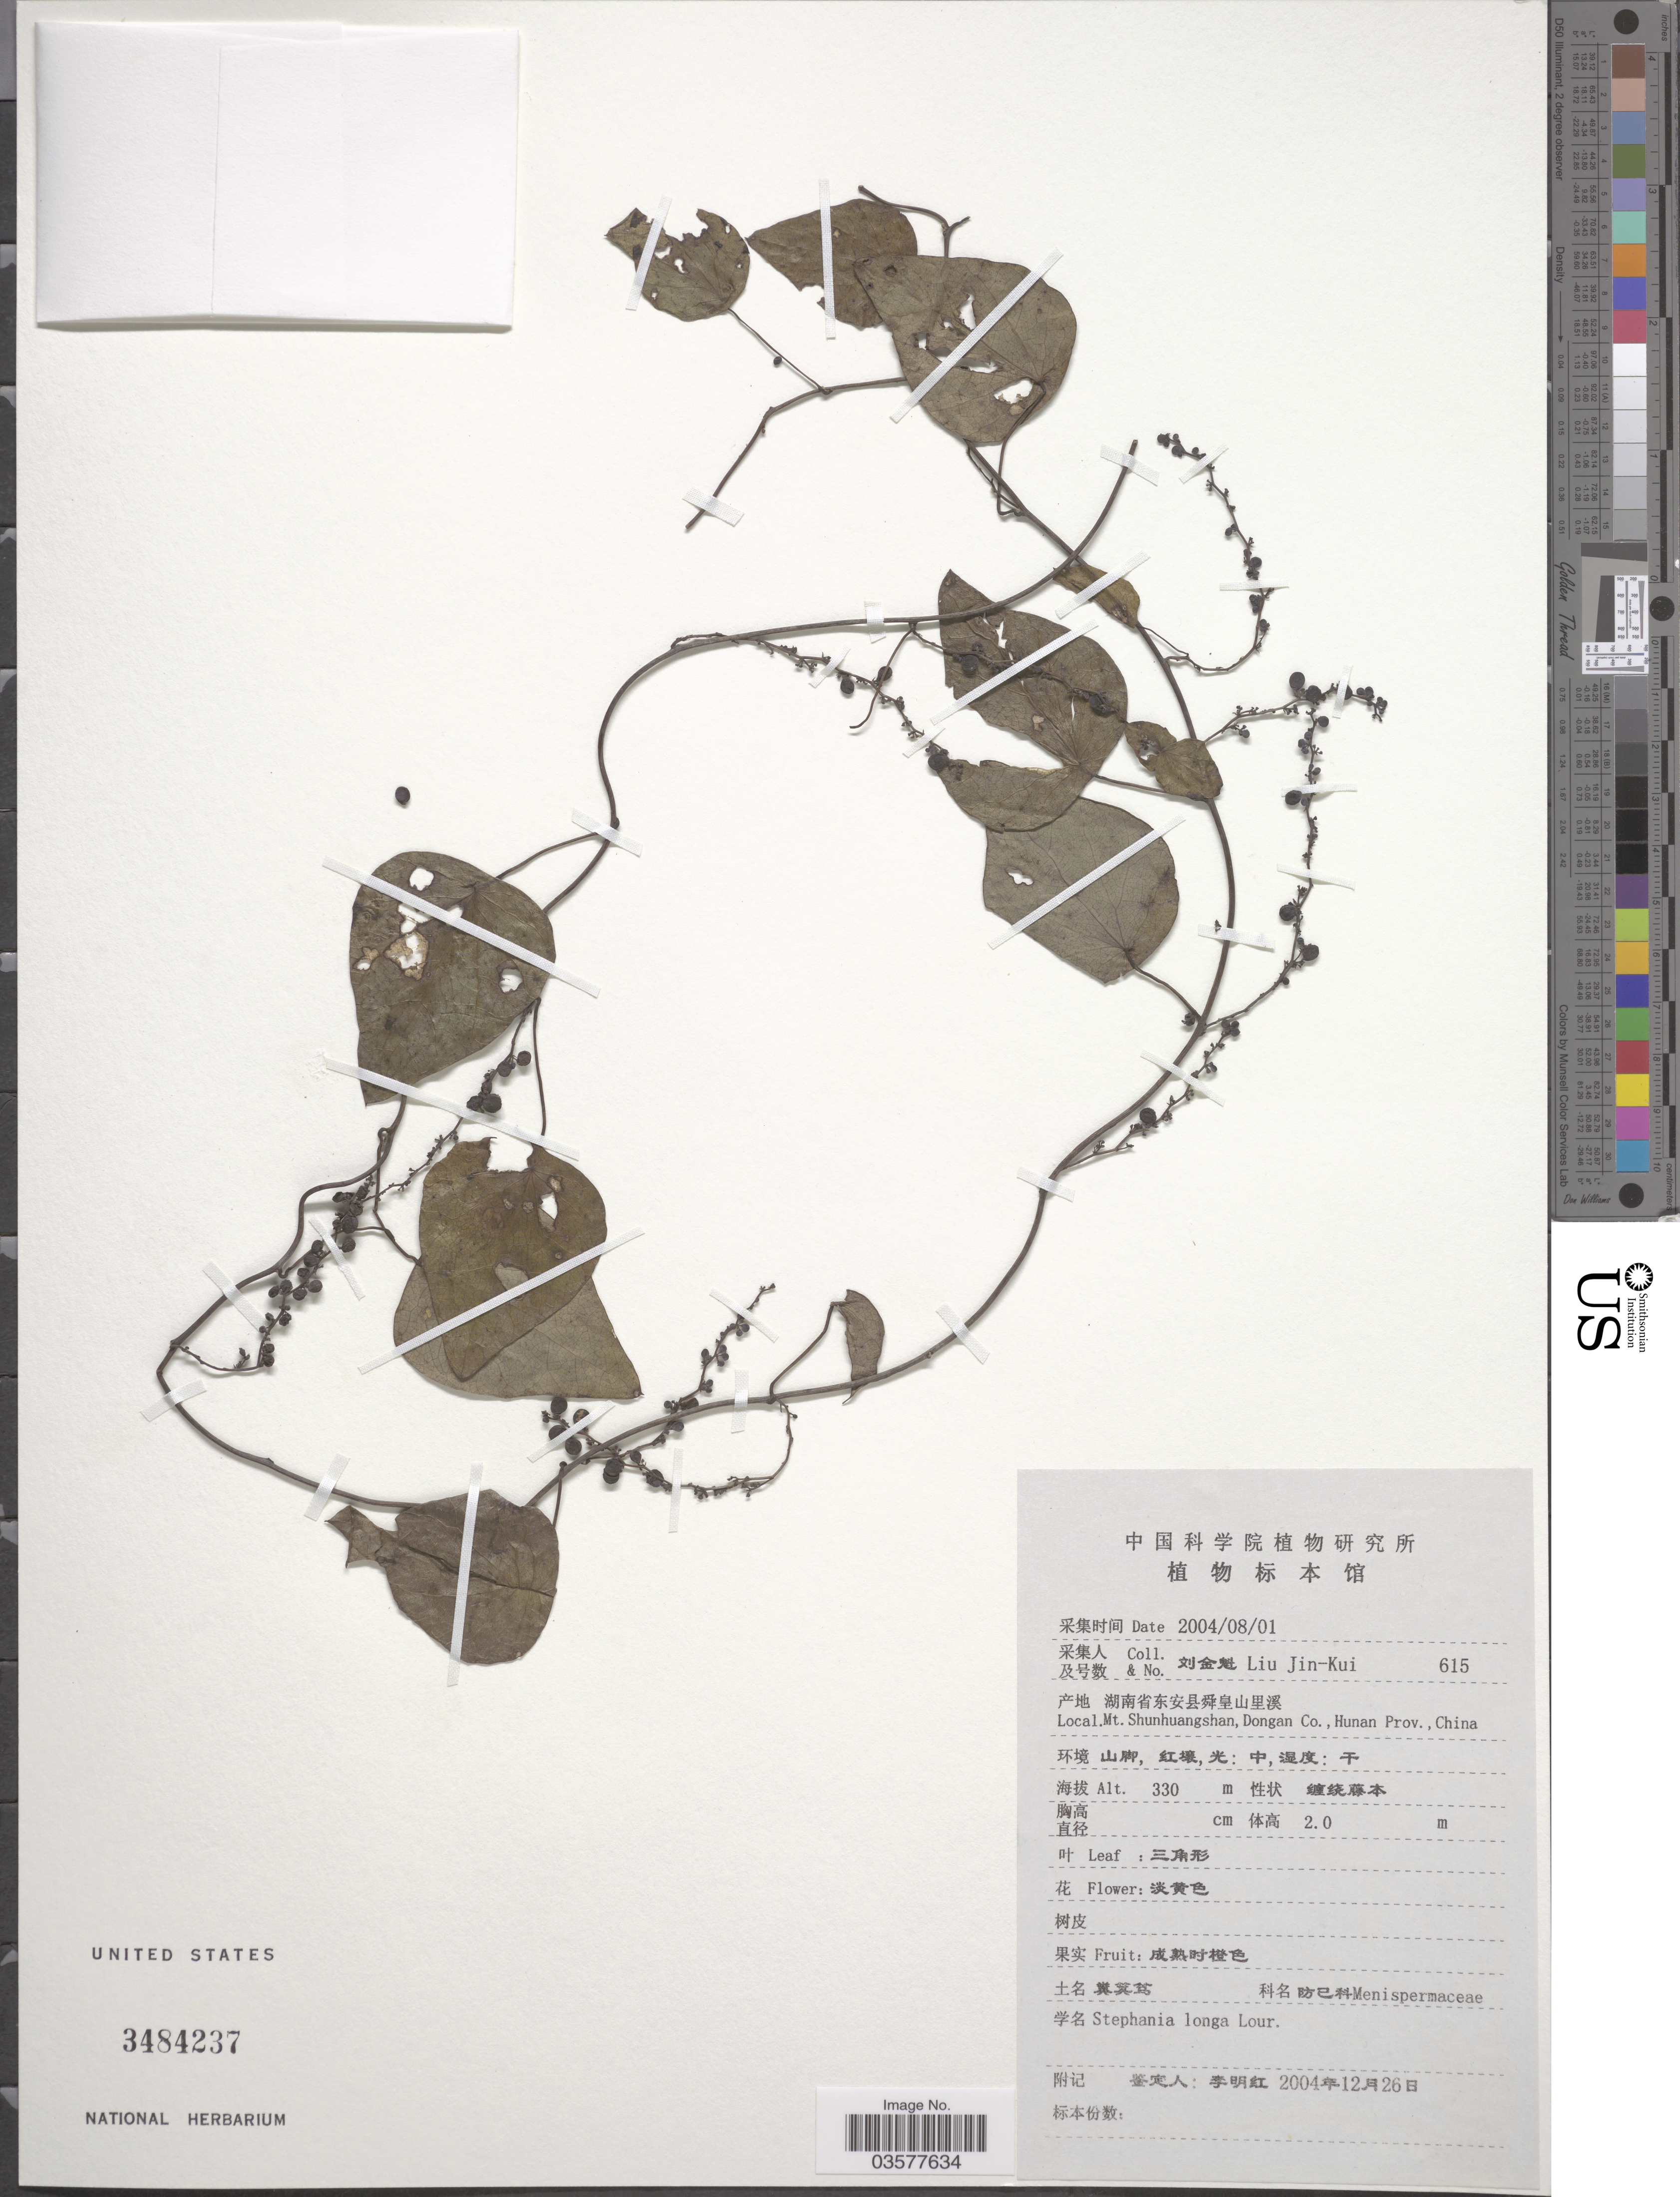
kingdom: Plantae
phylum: Tracheophyta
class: Magnoliopsida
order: Ranunculales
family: Menispermaceae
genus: Stephania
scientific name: Stephania longa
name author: Lour.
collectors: Liu Jin-Kui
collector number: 615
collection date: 2004-08-01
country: China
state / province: Hunan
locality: Mt. Shunhuangshan, Dongan Co.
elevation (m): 330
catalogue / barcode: US 3484237